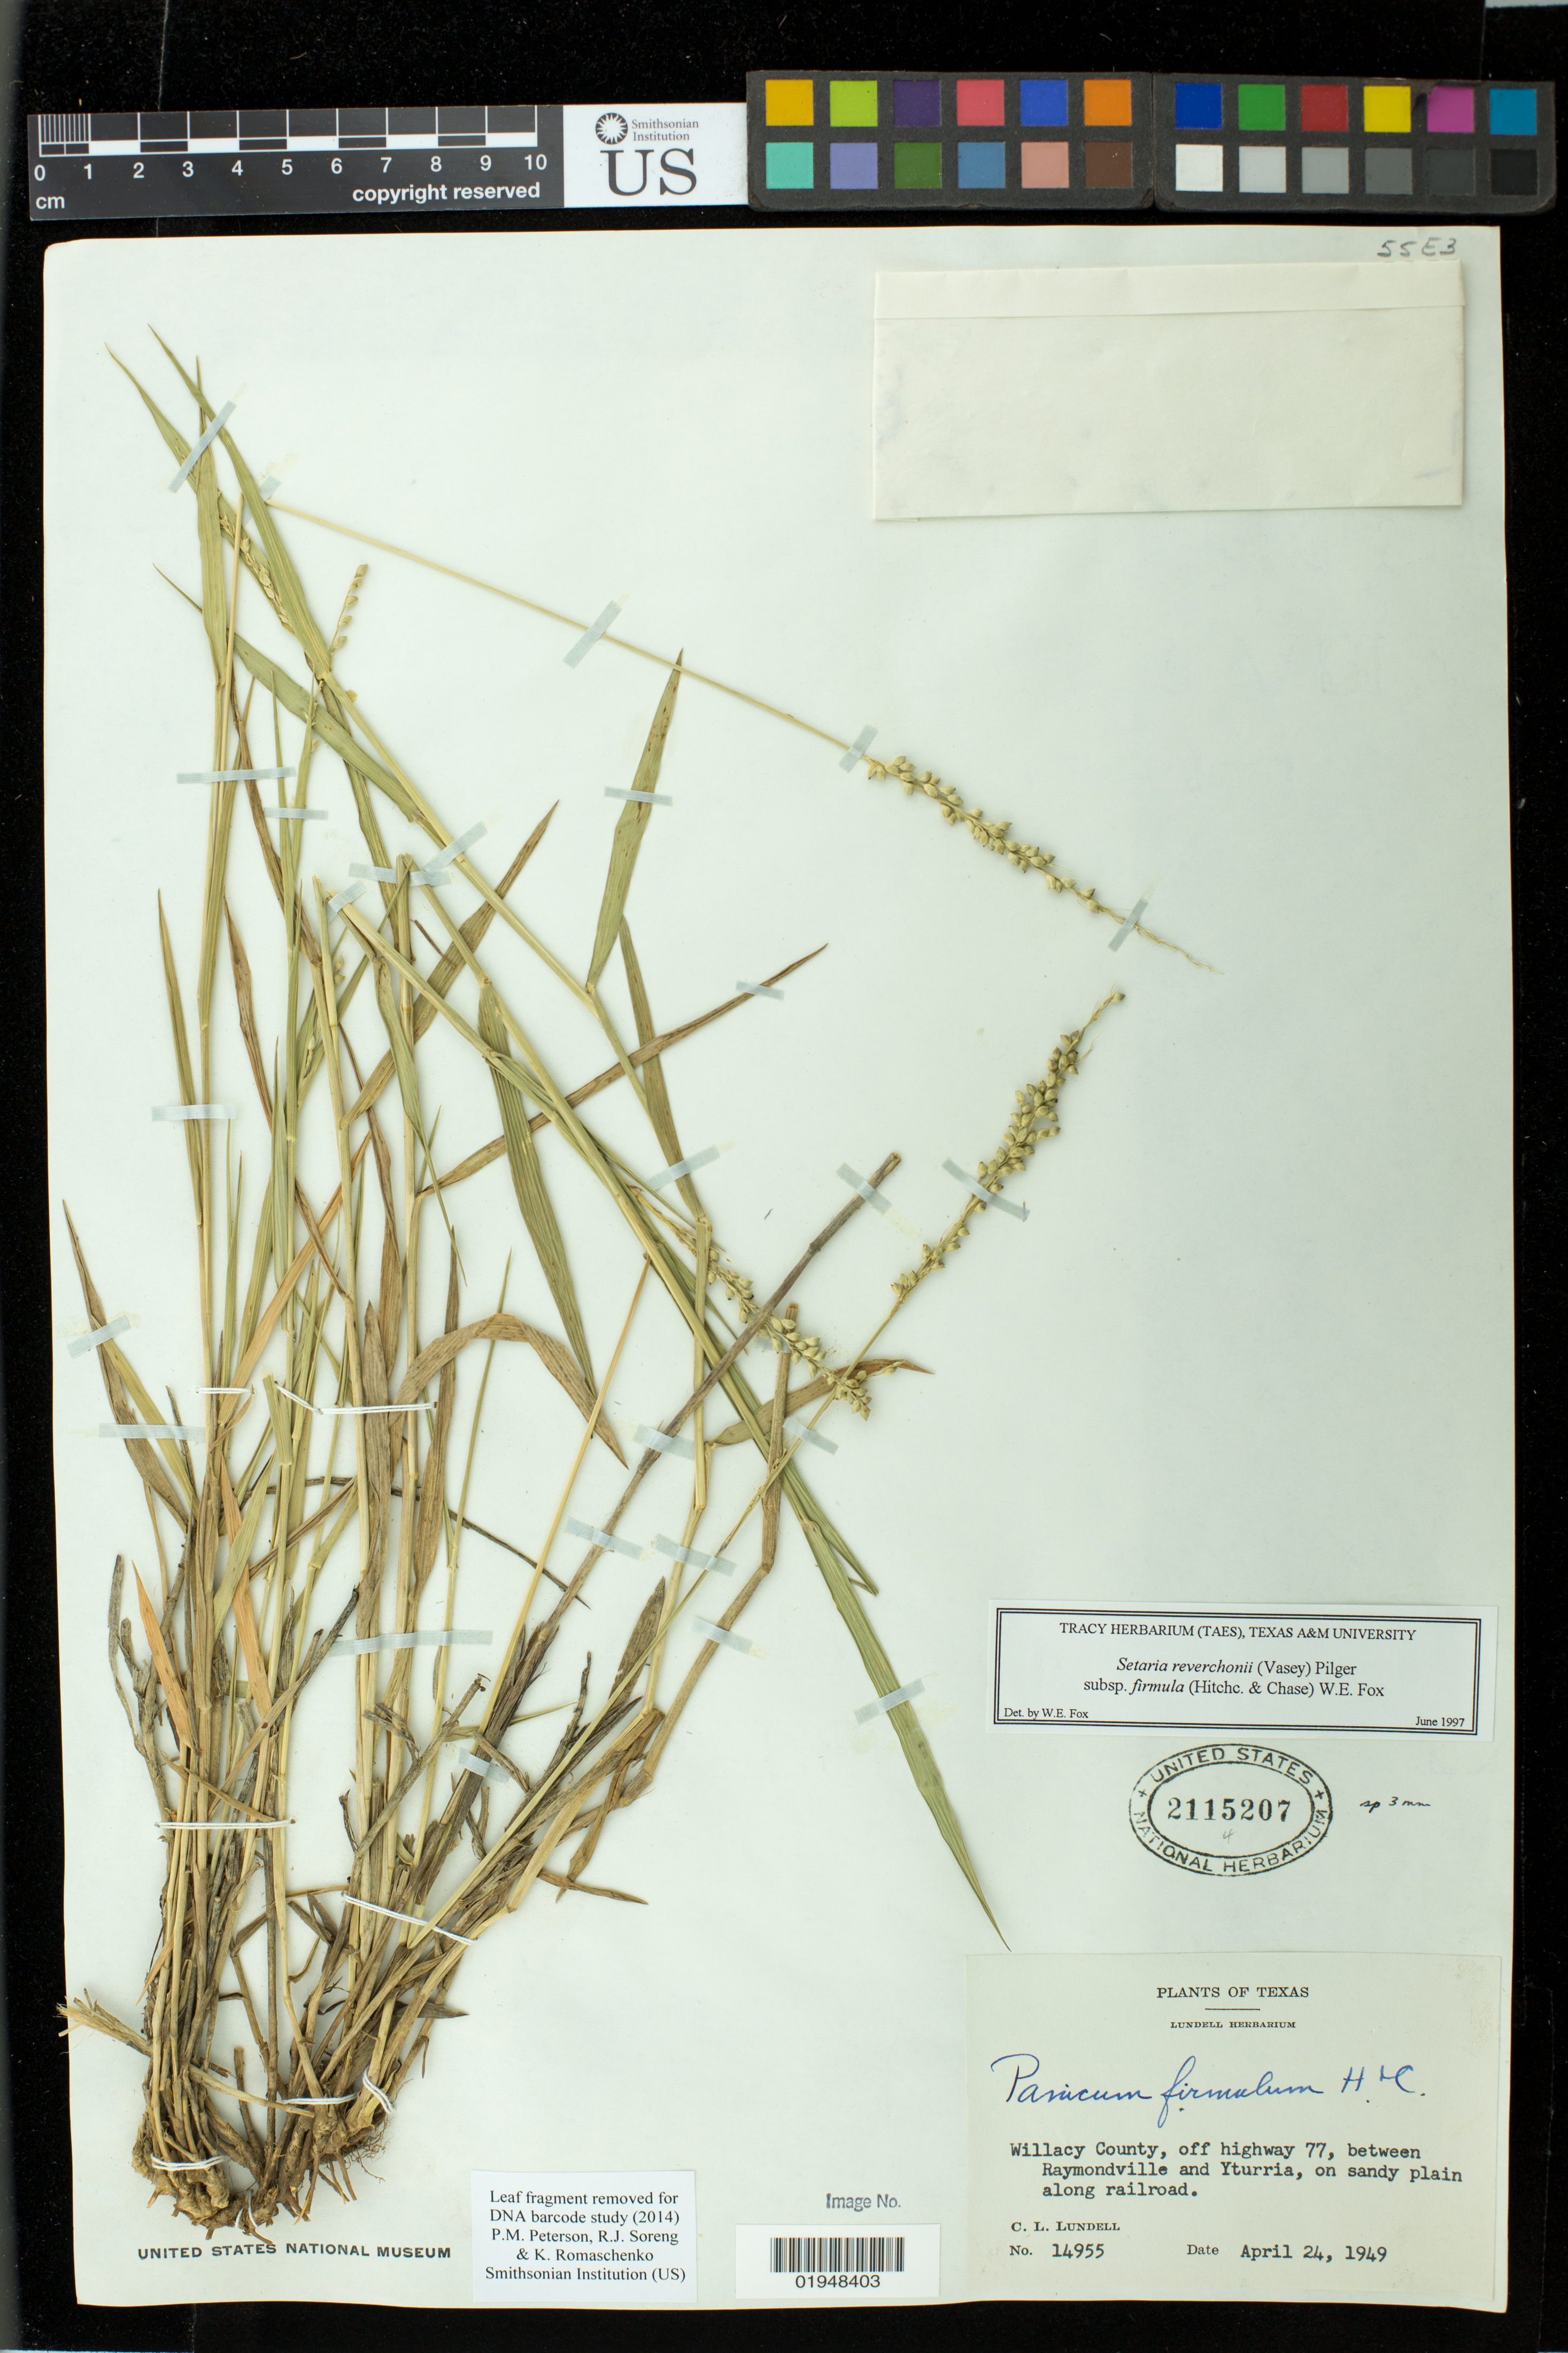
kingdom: Plantae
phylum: Tracheophyta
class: Liliopsida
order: Poales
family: Poaceae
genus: Setaria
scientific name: Setaria reverchonii subsp. firmula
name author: (Hitchc. & Chase) W.E. Fox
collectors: C. L. Lundell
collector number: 14955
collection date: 1949-04-24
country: United States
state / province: Texas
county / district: Willacy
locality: Willacy County, off highway 77, between Raymondville and Yturria, on sandy plain along railroad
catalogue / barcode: US 2115207